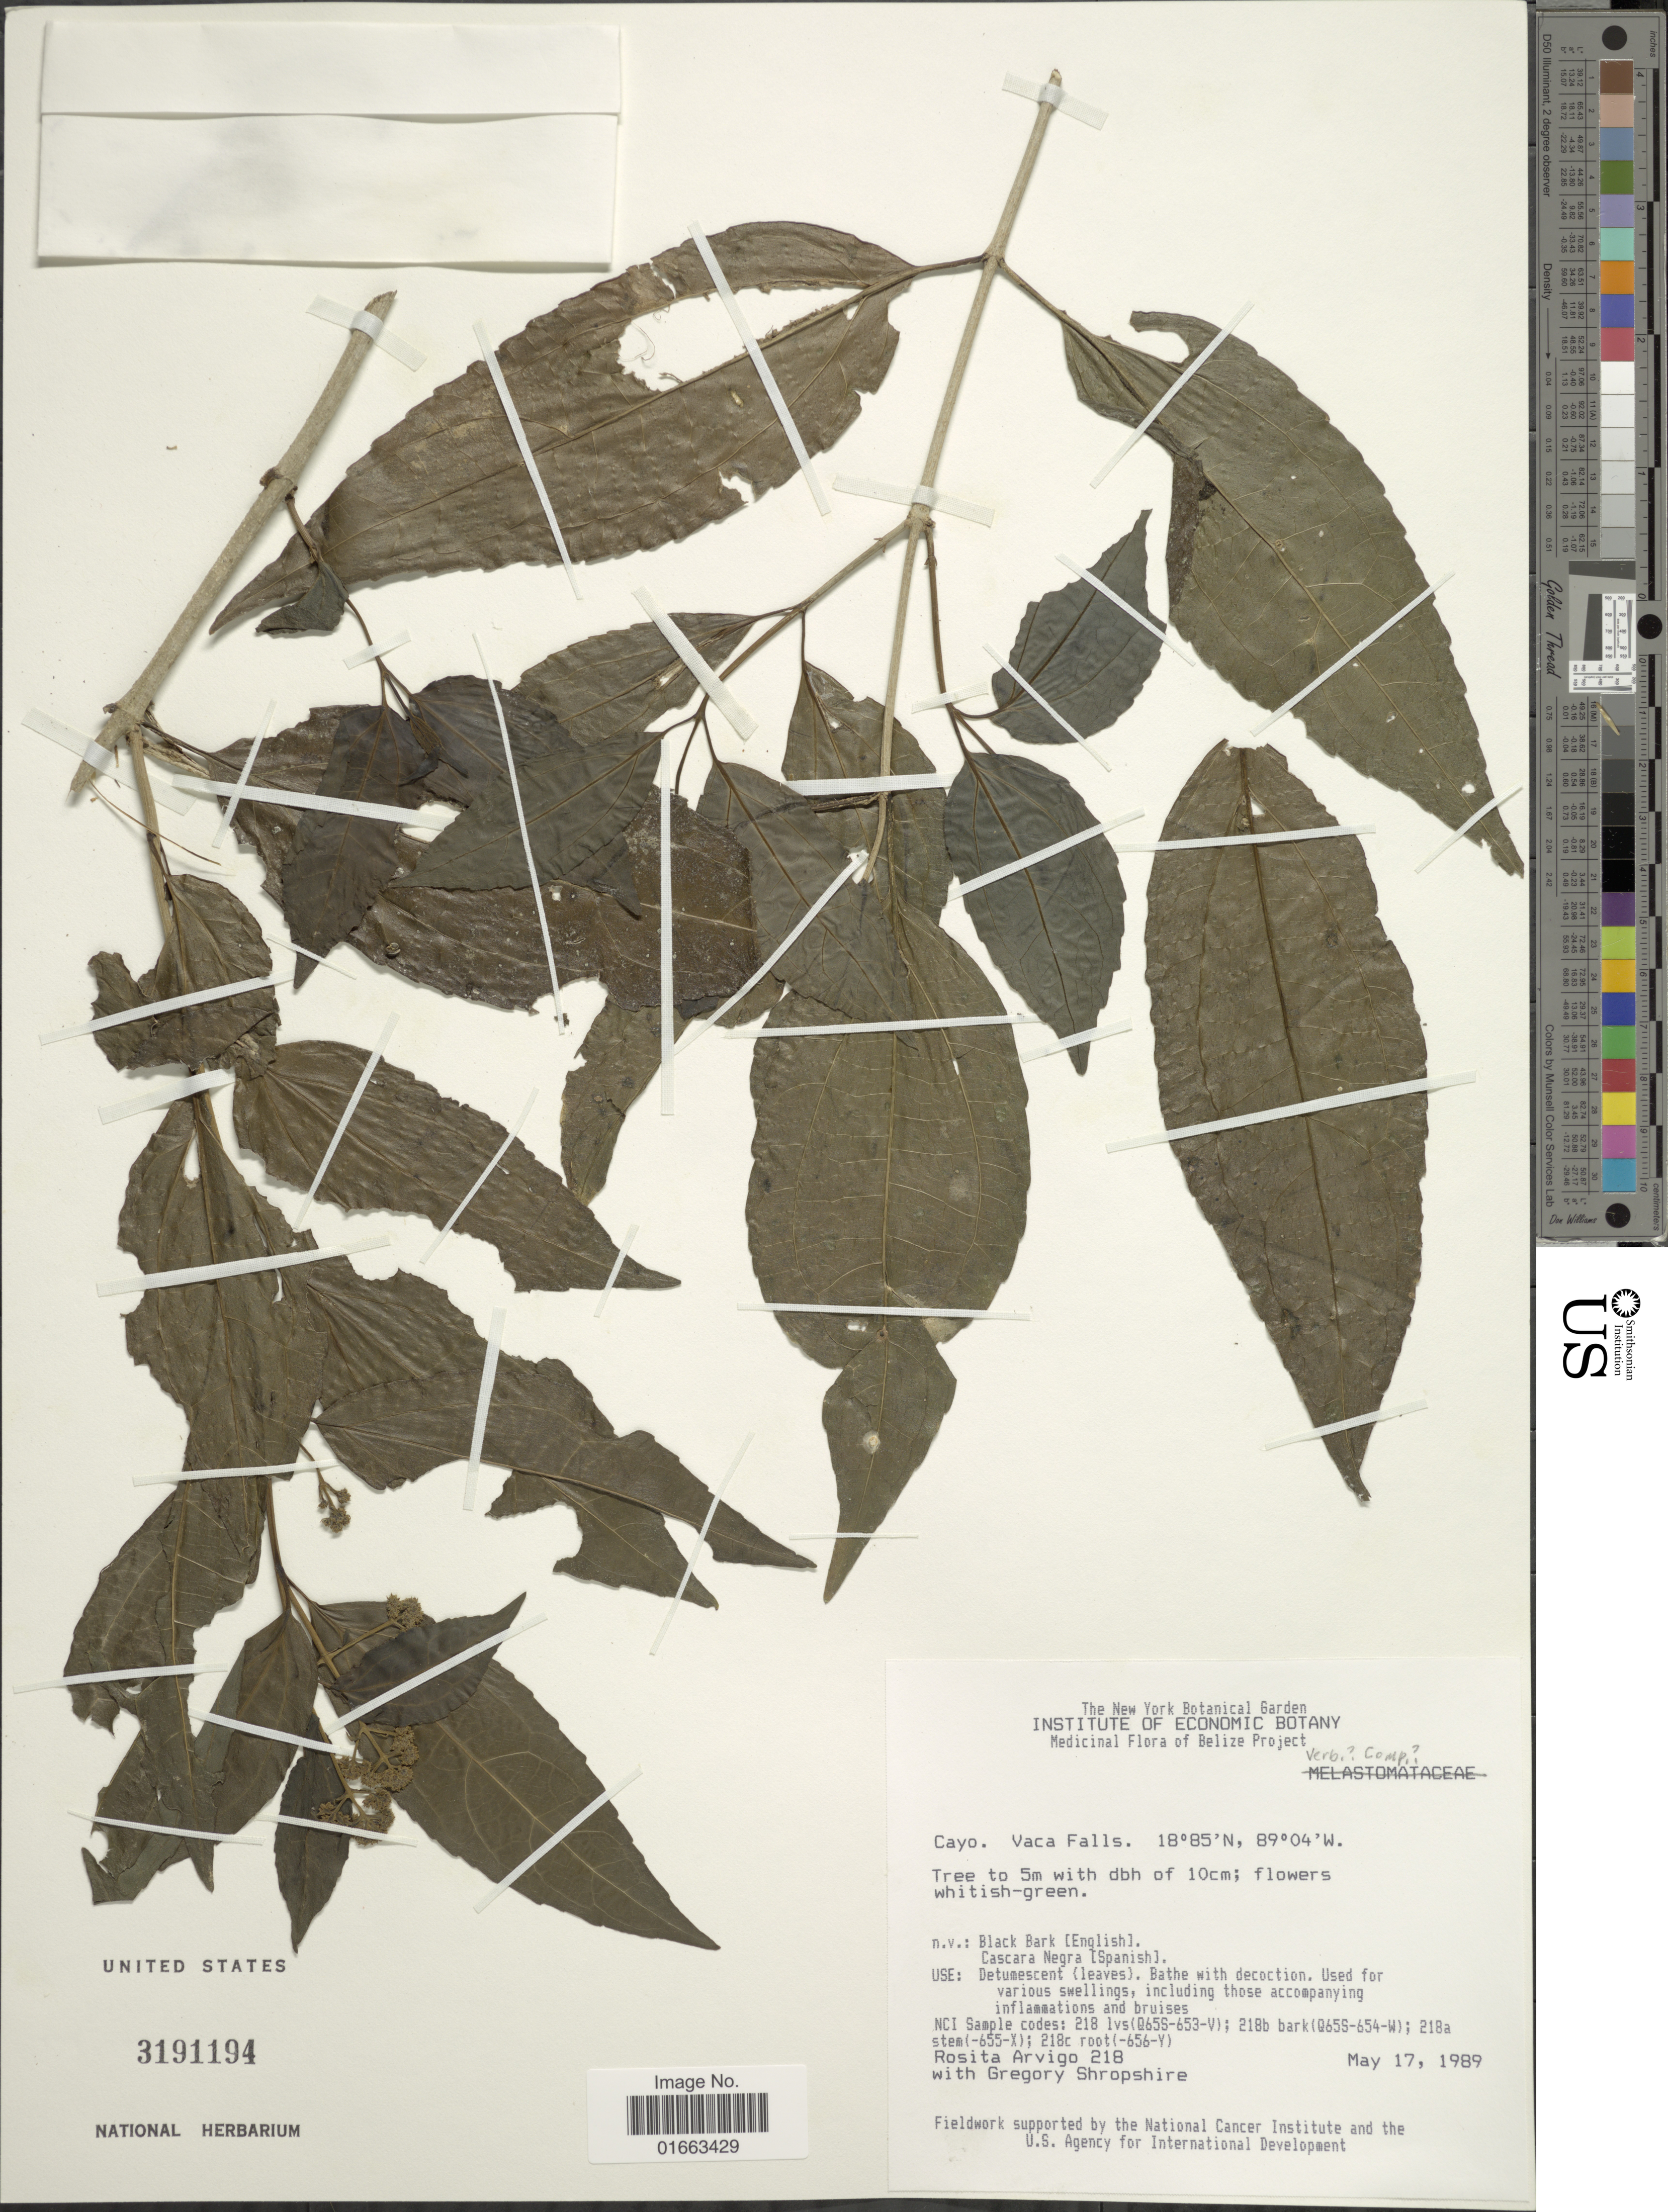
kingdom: Plantae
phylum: Tracheophyta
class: Magnoliopsida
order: Asterales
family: Asteraceae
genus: Koanophyllon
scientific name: Koanophyllon albicaule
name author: (Sch. Bip. ex Klatt) R.M. King & H. Rob.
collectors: R. Arvigo & G. Shropshire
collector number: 218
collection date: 1989-05-17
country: Belize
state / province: Cayo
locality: Vaca Falls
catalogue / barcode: US 3191194